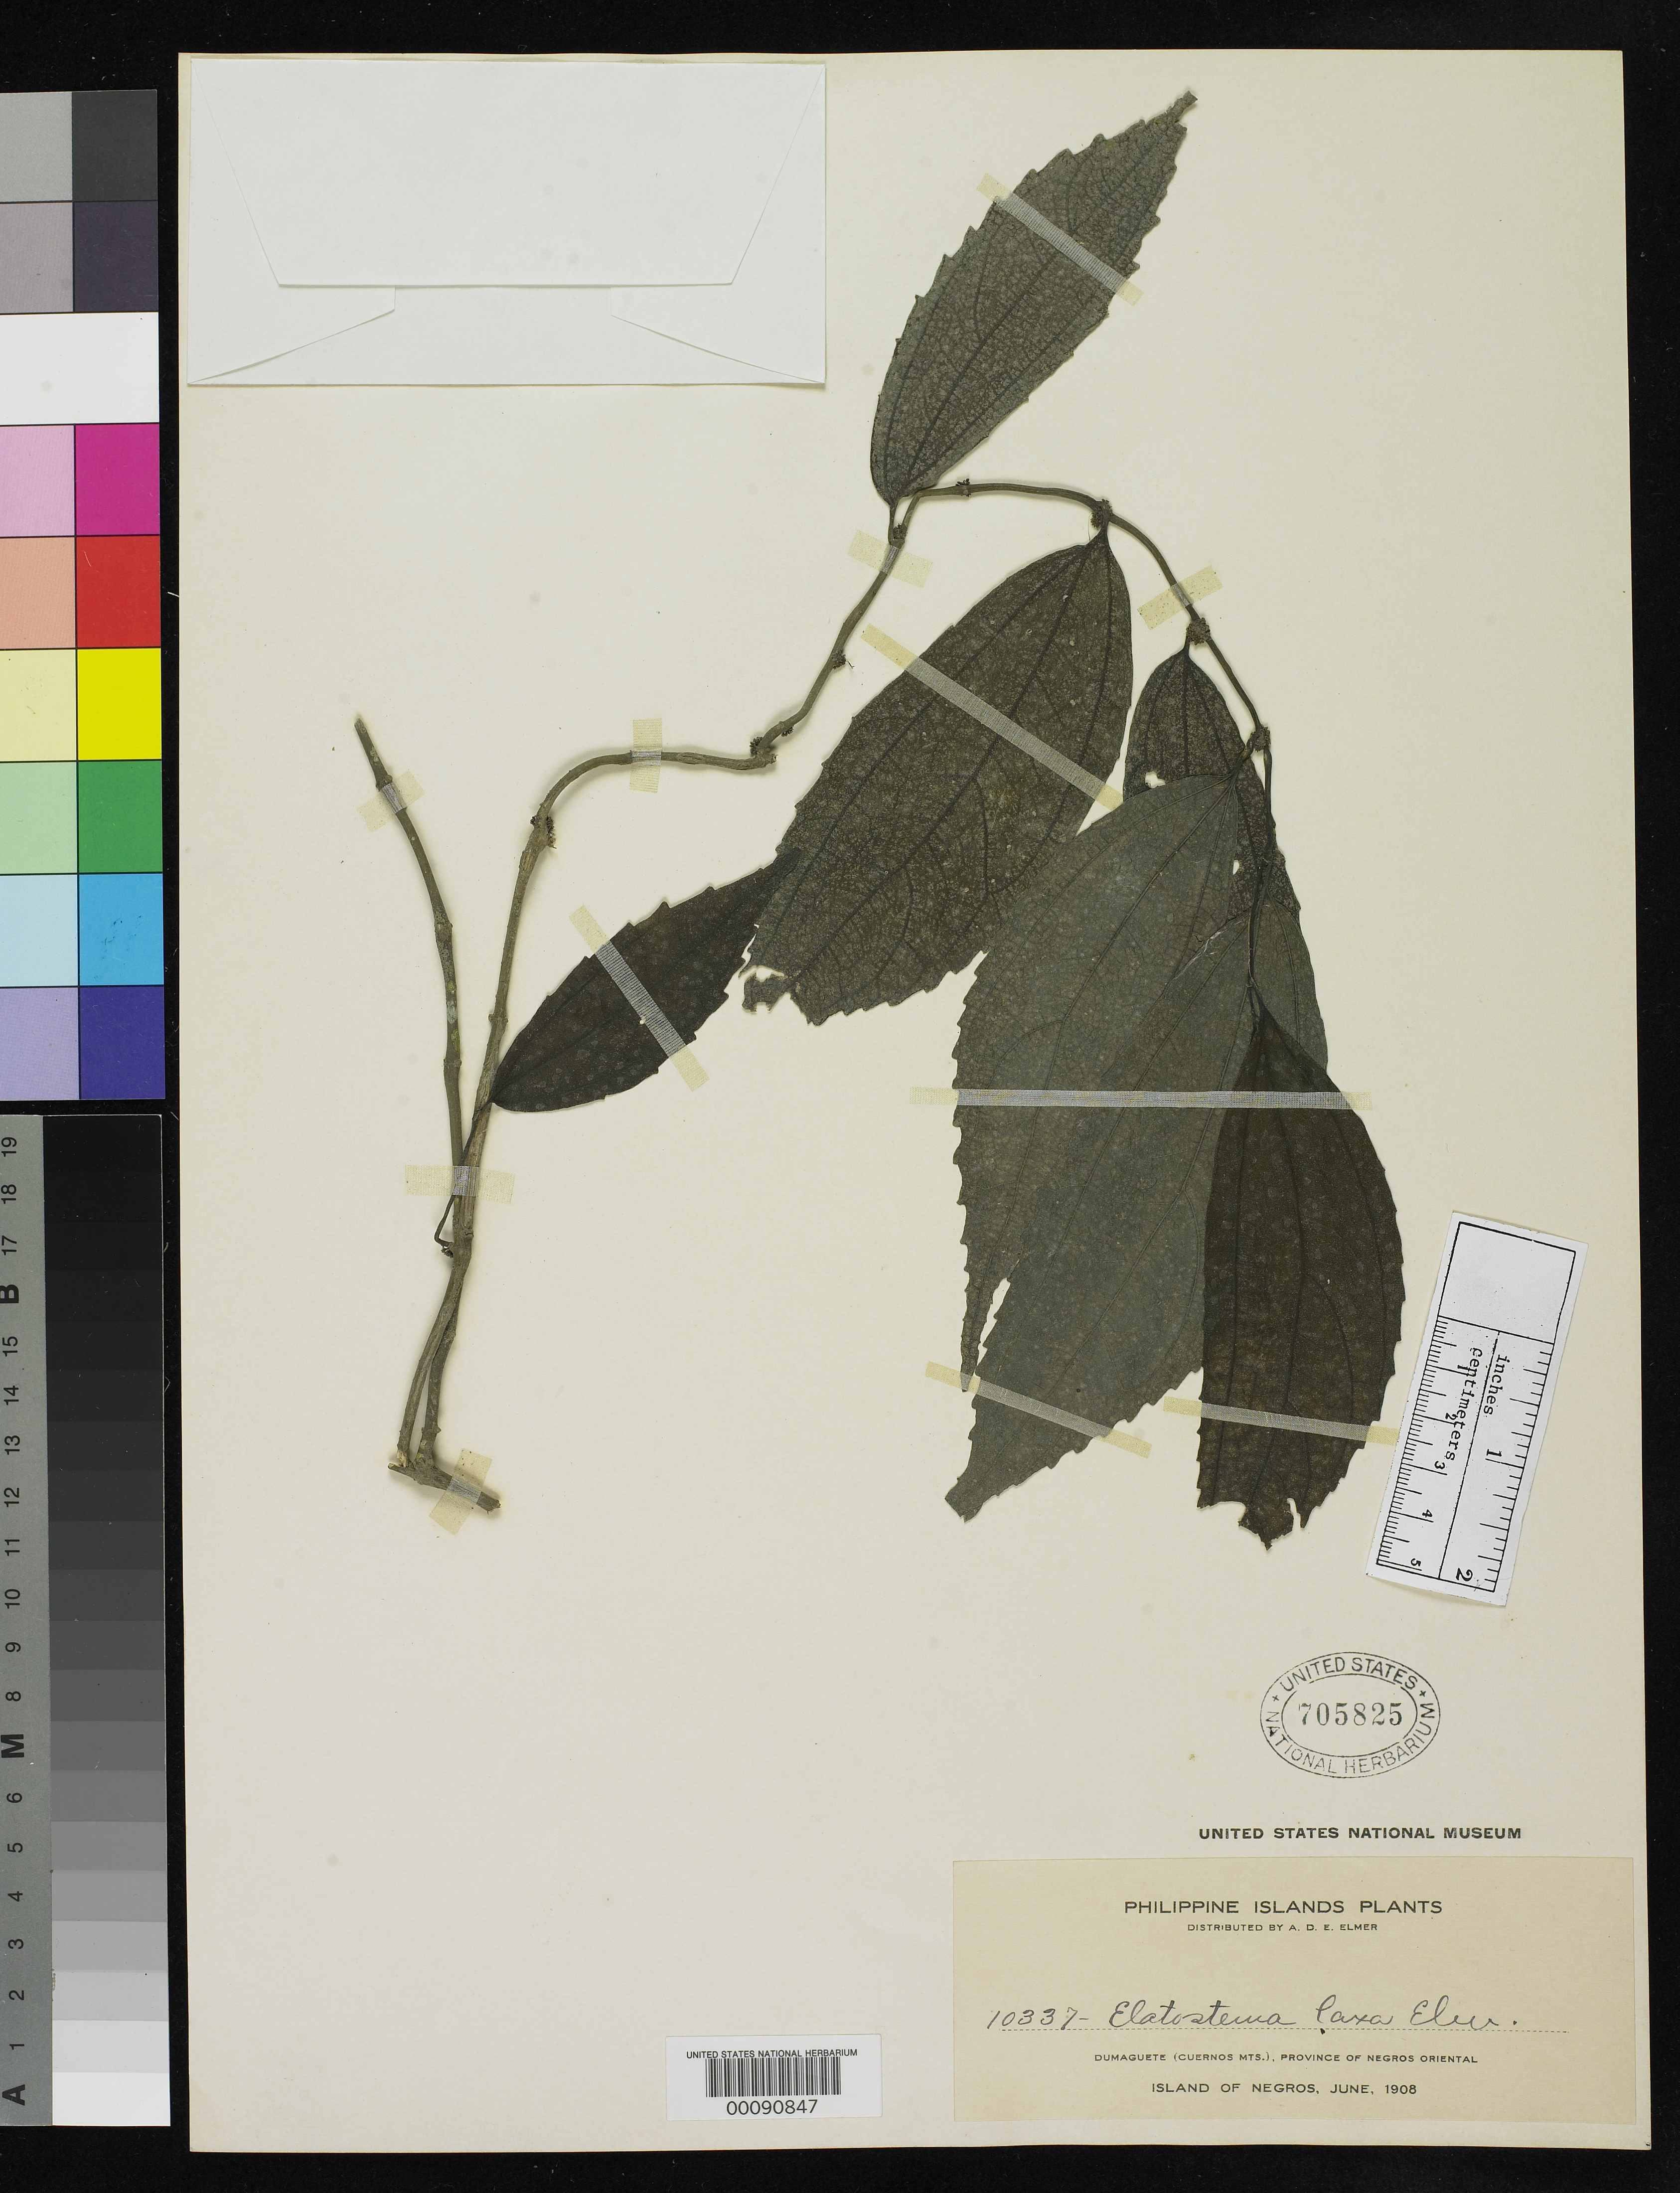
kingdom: Plantae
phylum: Tracheophyta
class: Magnoliopsida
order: Rosales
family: Urticaceae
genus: Elatostema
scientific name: Elatostema laxum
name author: Elmer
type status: Isotype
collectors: A. D. E. Elmer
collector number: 10337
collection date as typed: Jun 1908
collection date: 1908-06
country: Philippines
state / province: Central Visayas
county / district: Negros Oriental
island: Negros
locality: Dumaguete, Cuernos Mts.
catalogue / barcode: US 705825